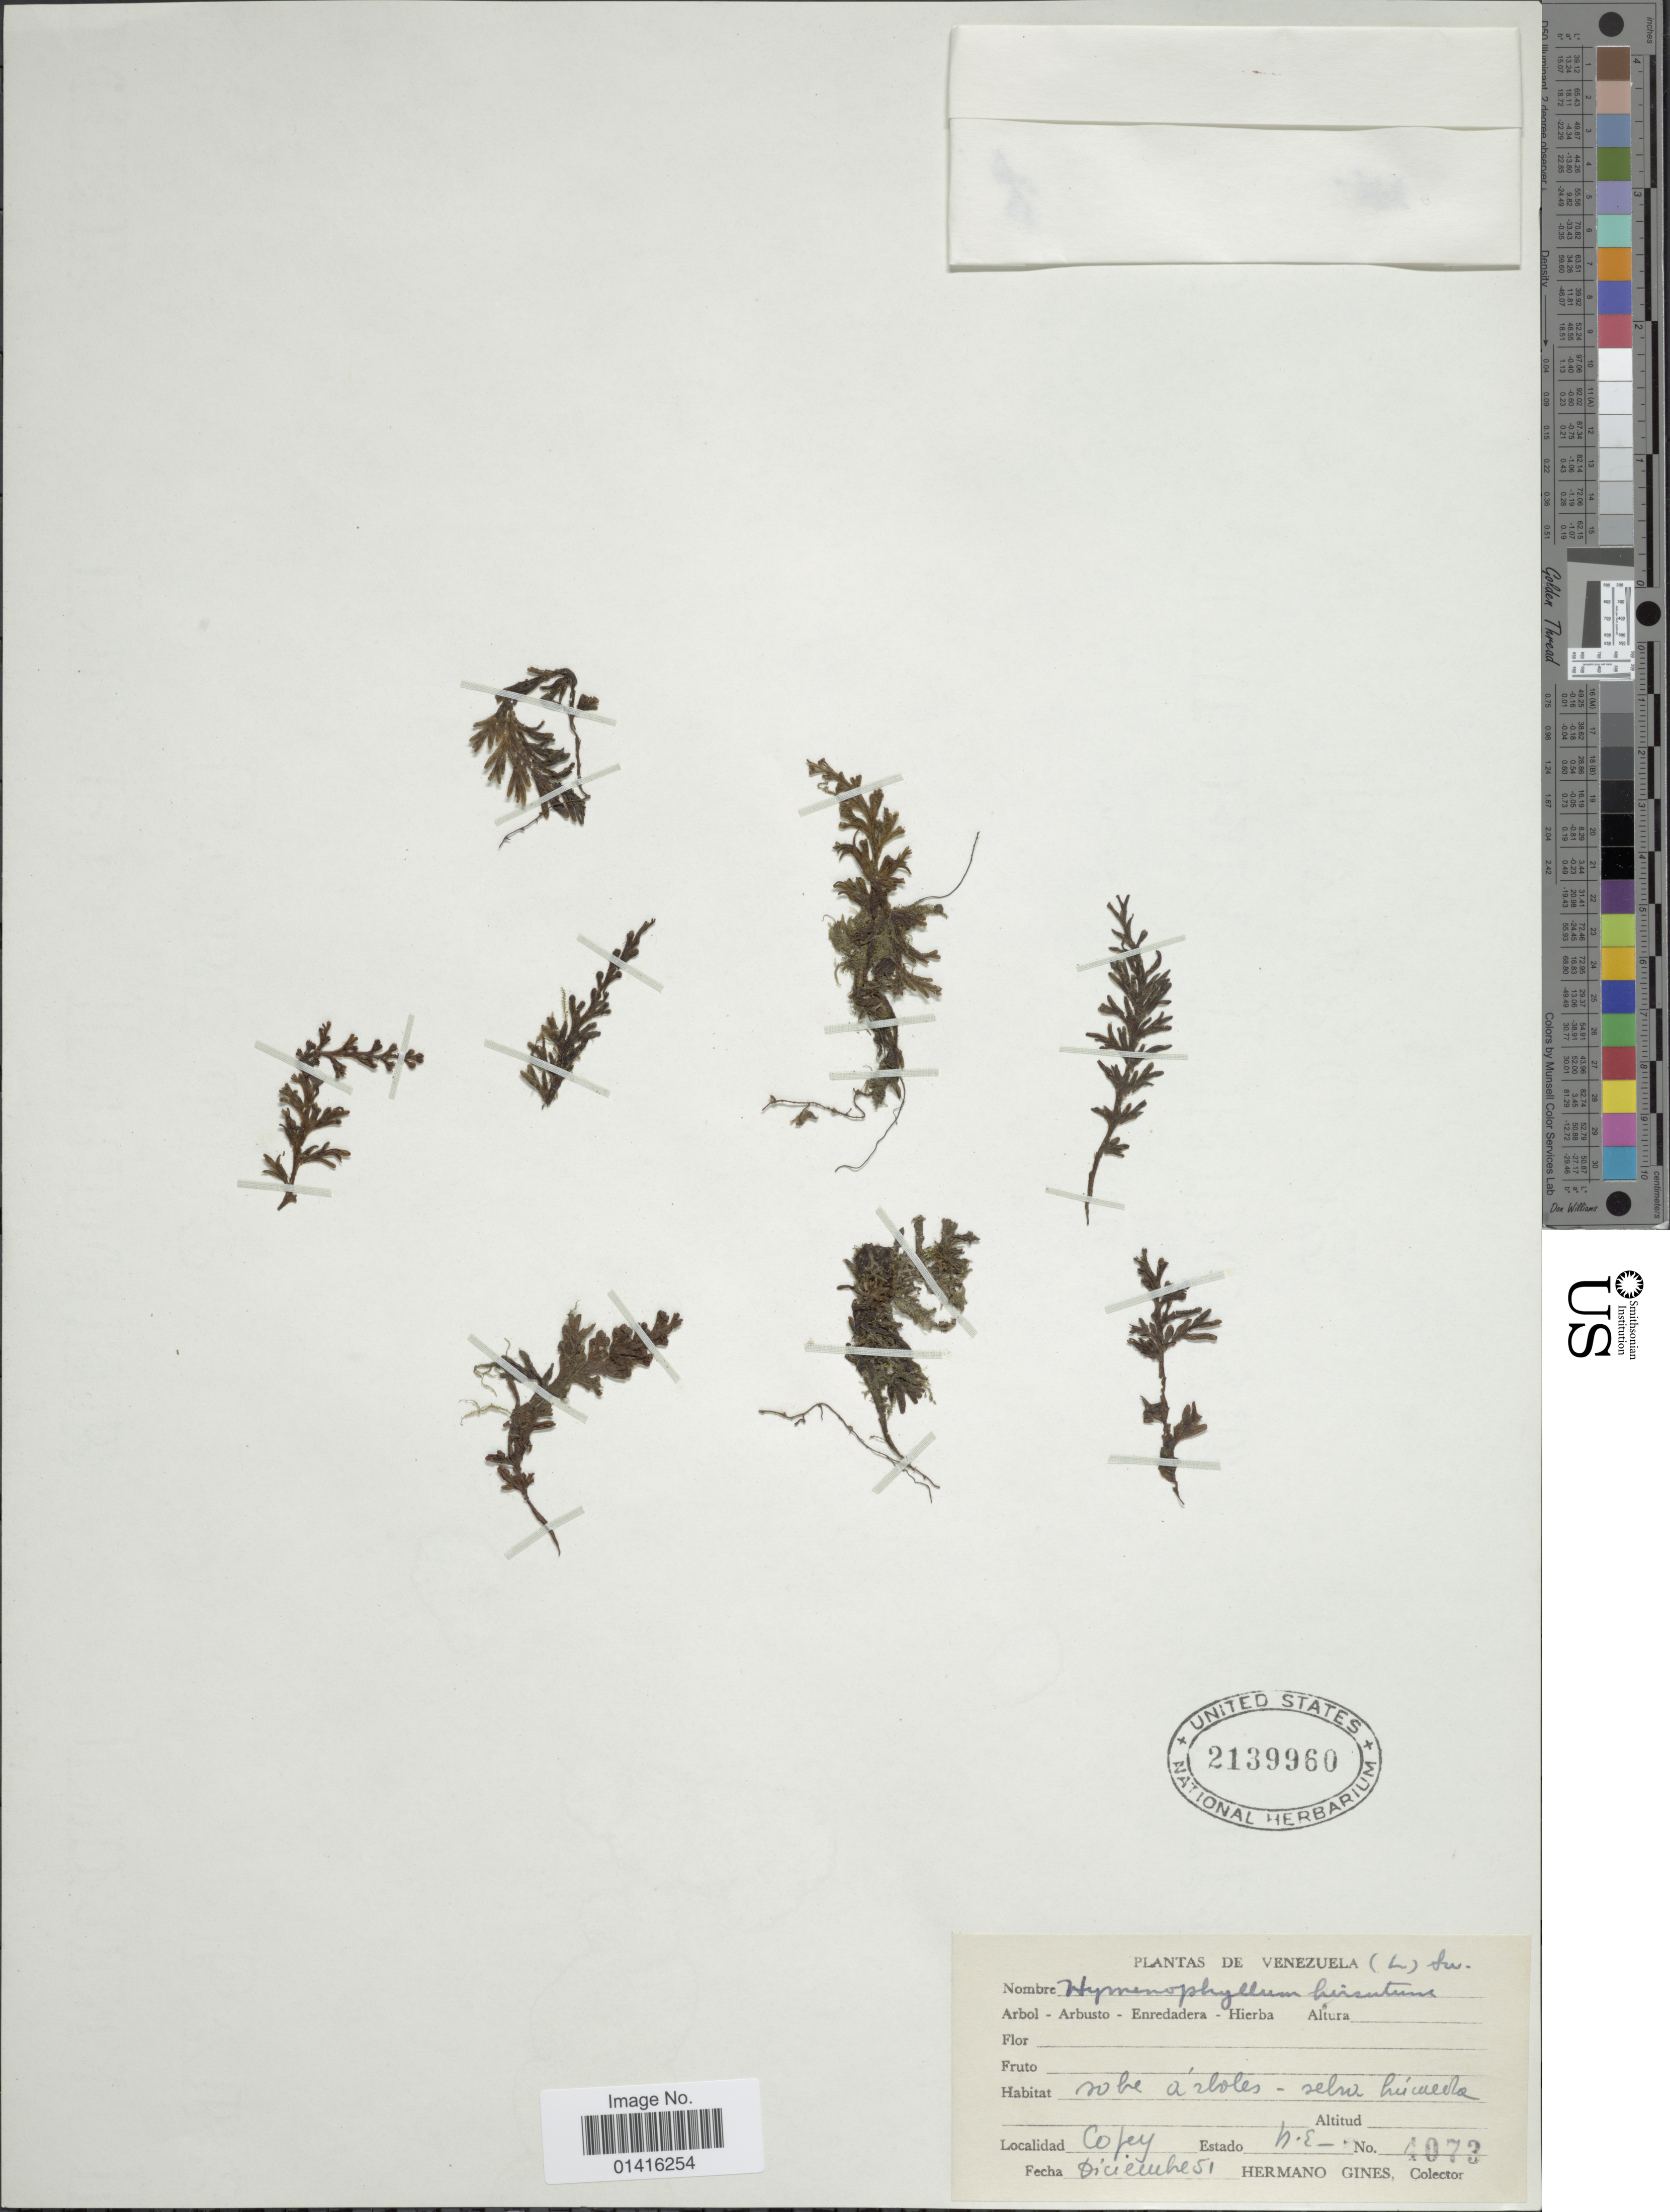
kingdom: Plantae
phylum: Tracheophyta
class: Polypodiopsida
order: Hymenophyllales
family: Hymenophyllaceae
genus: Hymenophyllum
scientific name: Hymenophyllum hirsutum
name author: (L.) Sw.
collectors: Bro. Gines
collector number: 4073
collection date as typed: Transcribed d/m/y: /12/51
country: Venezuela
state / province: Nueva Esparta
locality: Copey, Estado N.E. [State of Nueva Esparta]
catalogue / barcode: US 2139960